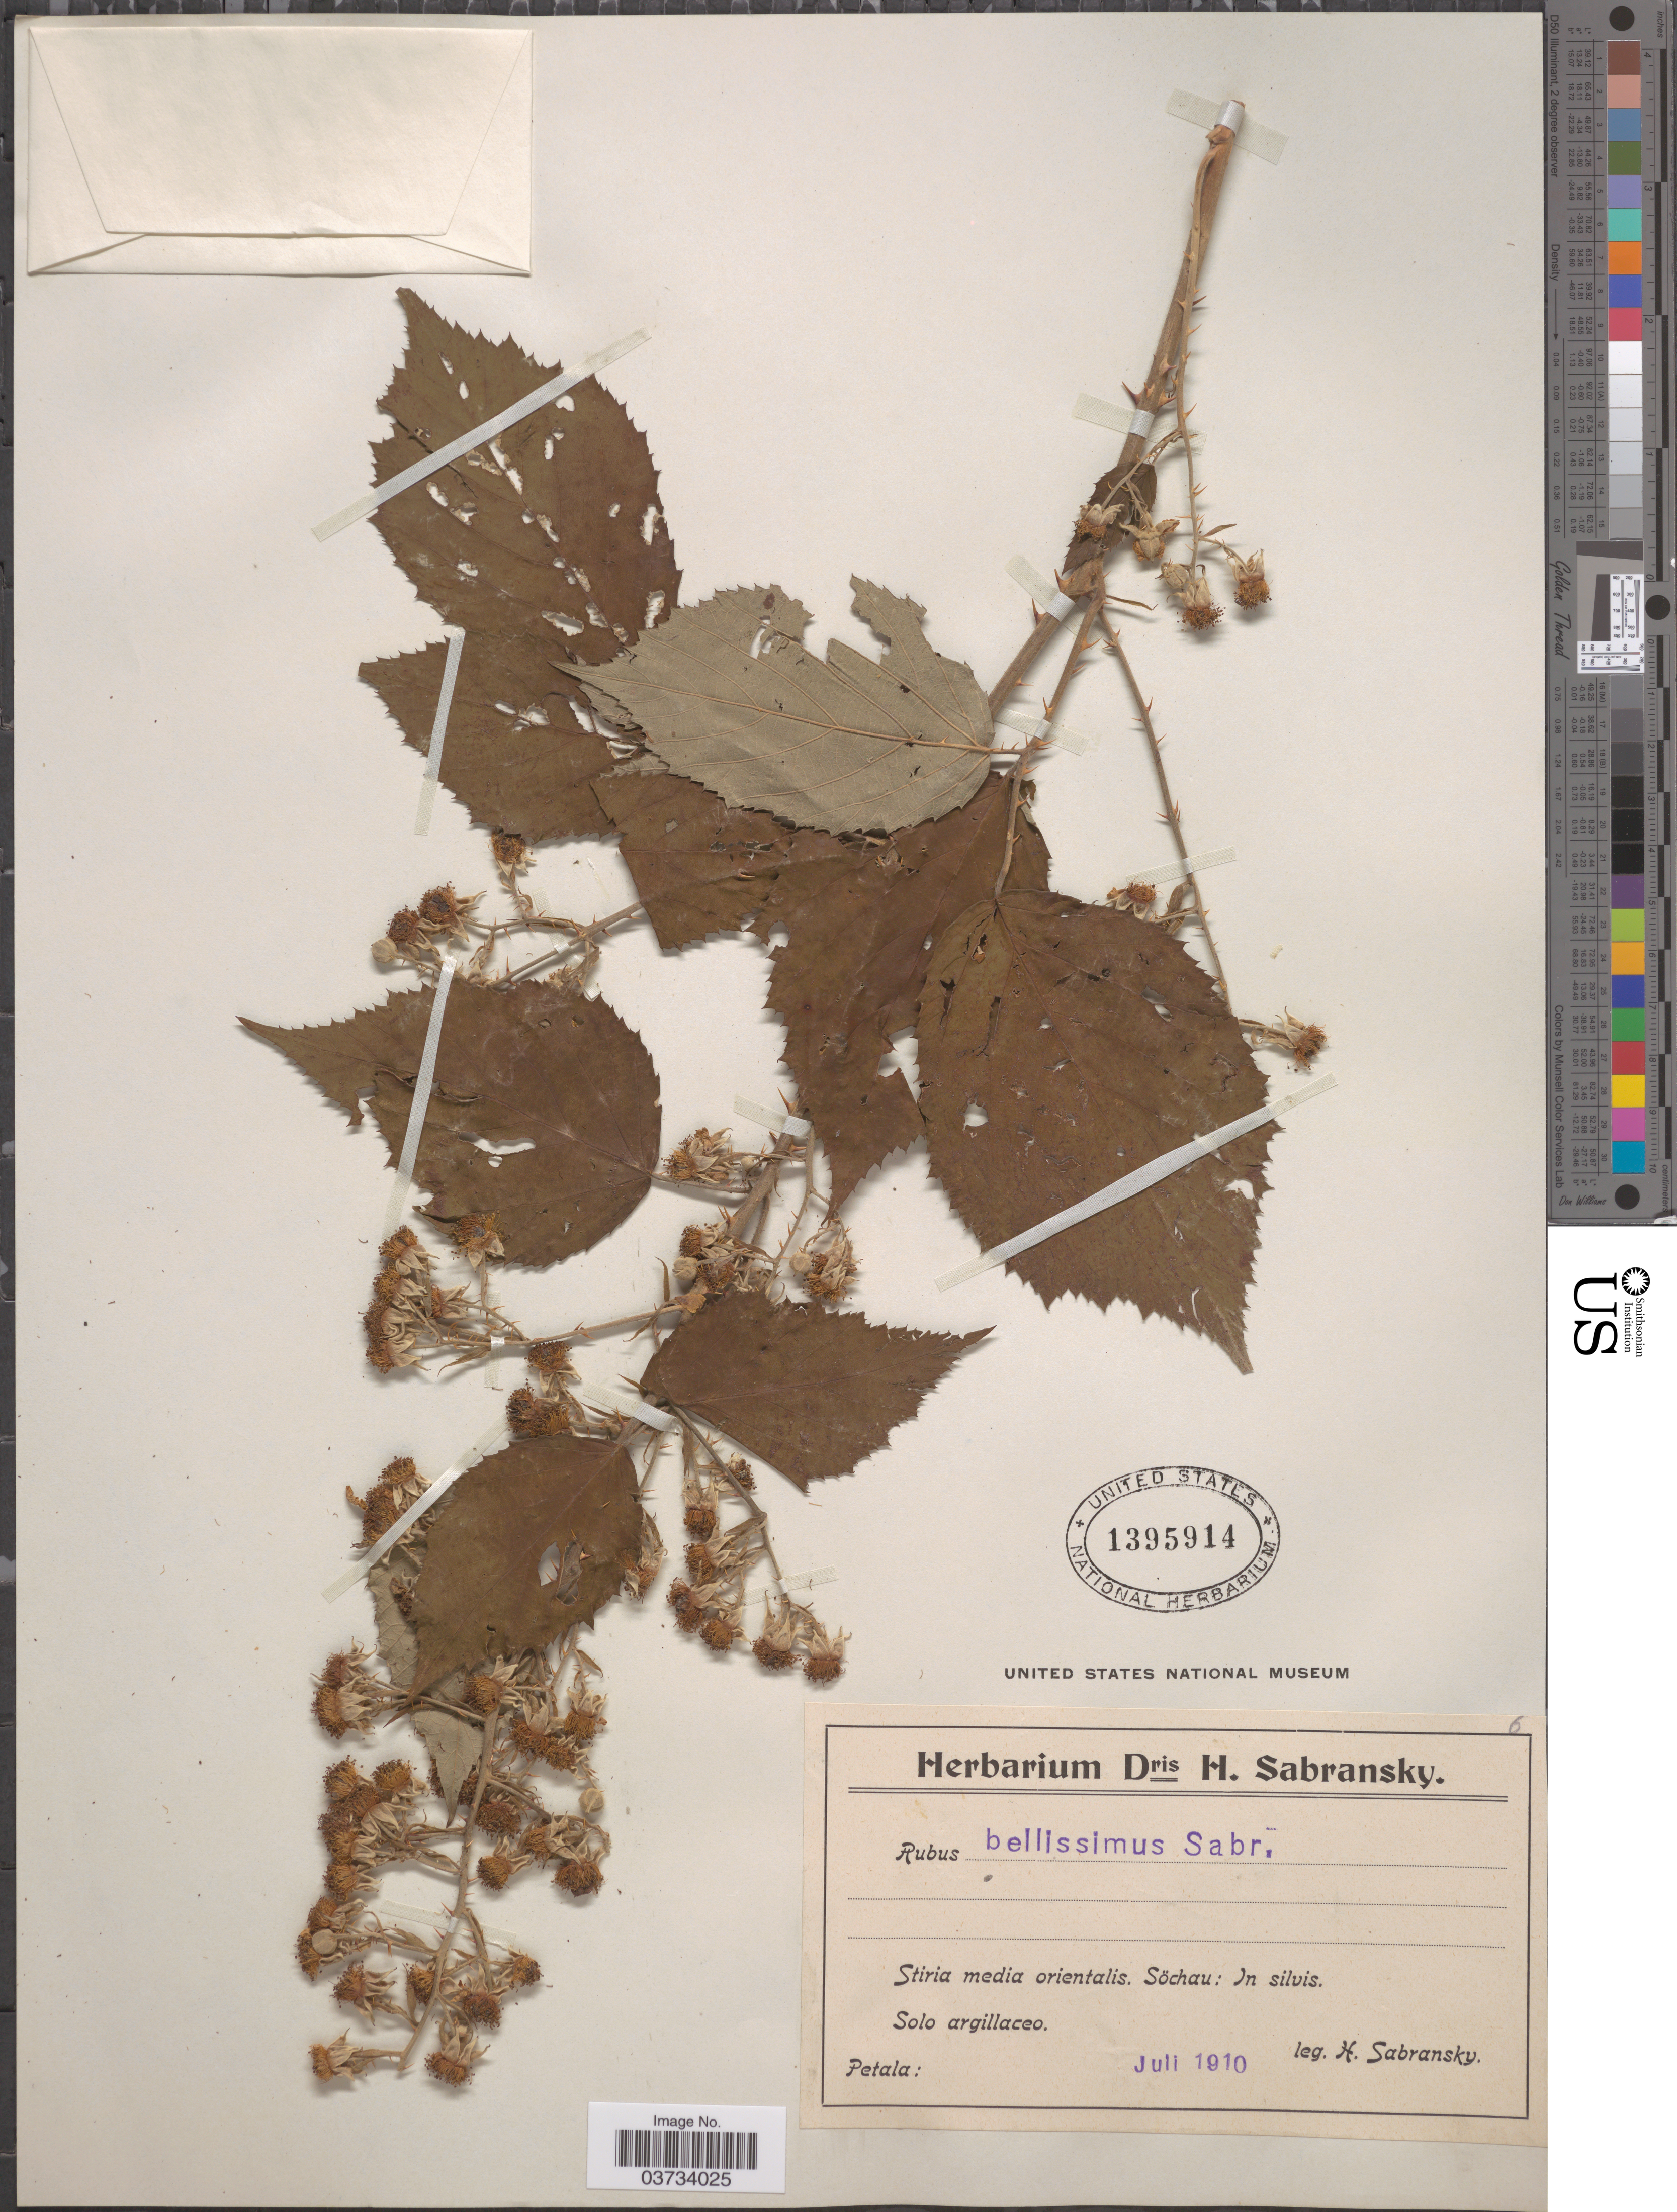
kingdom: Plantae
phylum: Tracheophyta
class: Magnoliopsida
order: Rosales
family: Rosaceae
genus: Rubus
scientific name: Rubus bellissimus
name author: Sabr.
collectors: H. Sabransky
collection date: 1910-07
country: Austria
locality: Stiria media orientalis: Söchau: In silvis.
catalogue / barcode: US 1395914